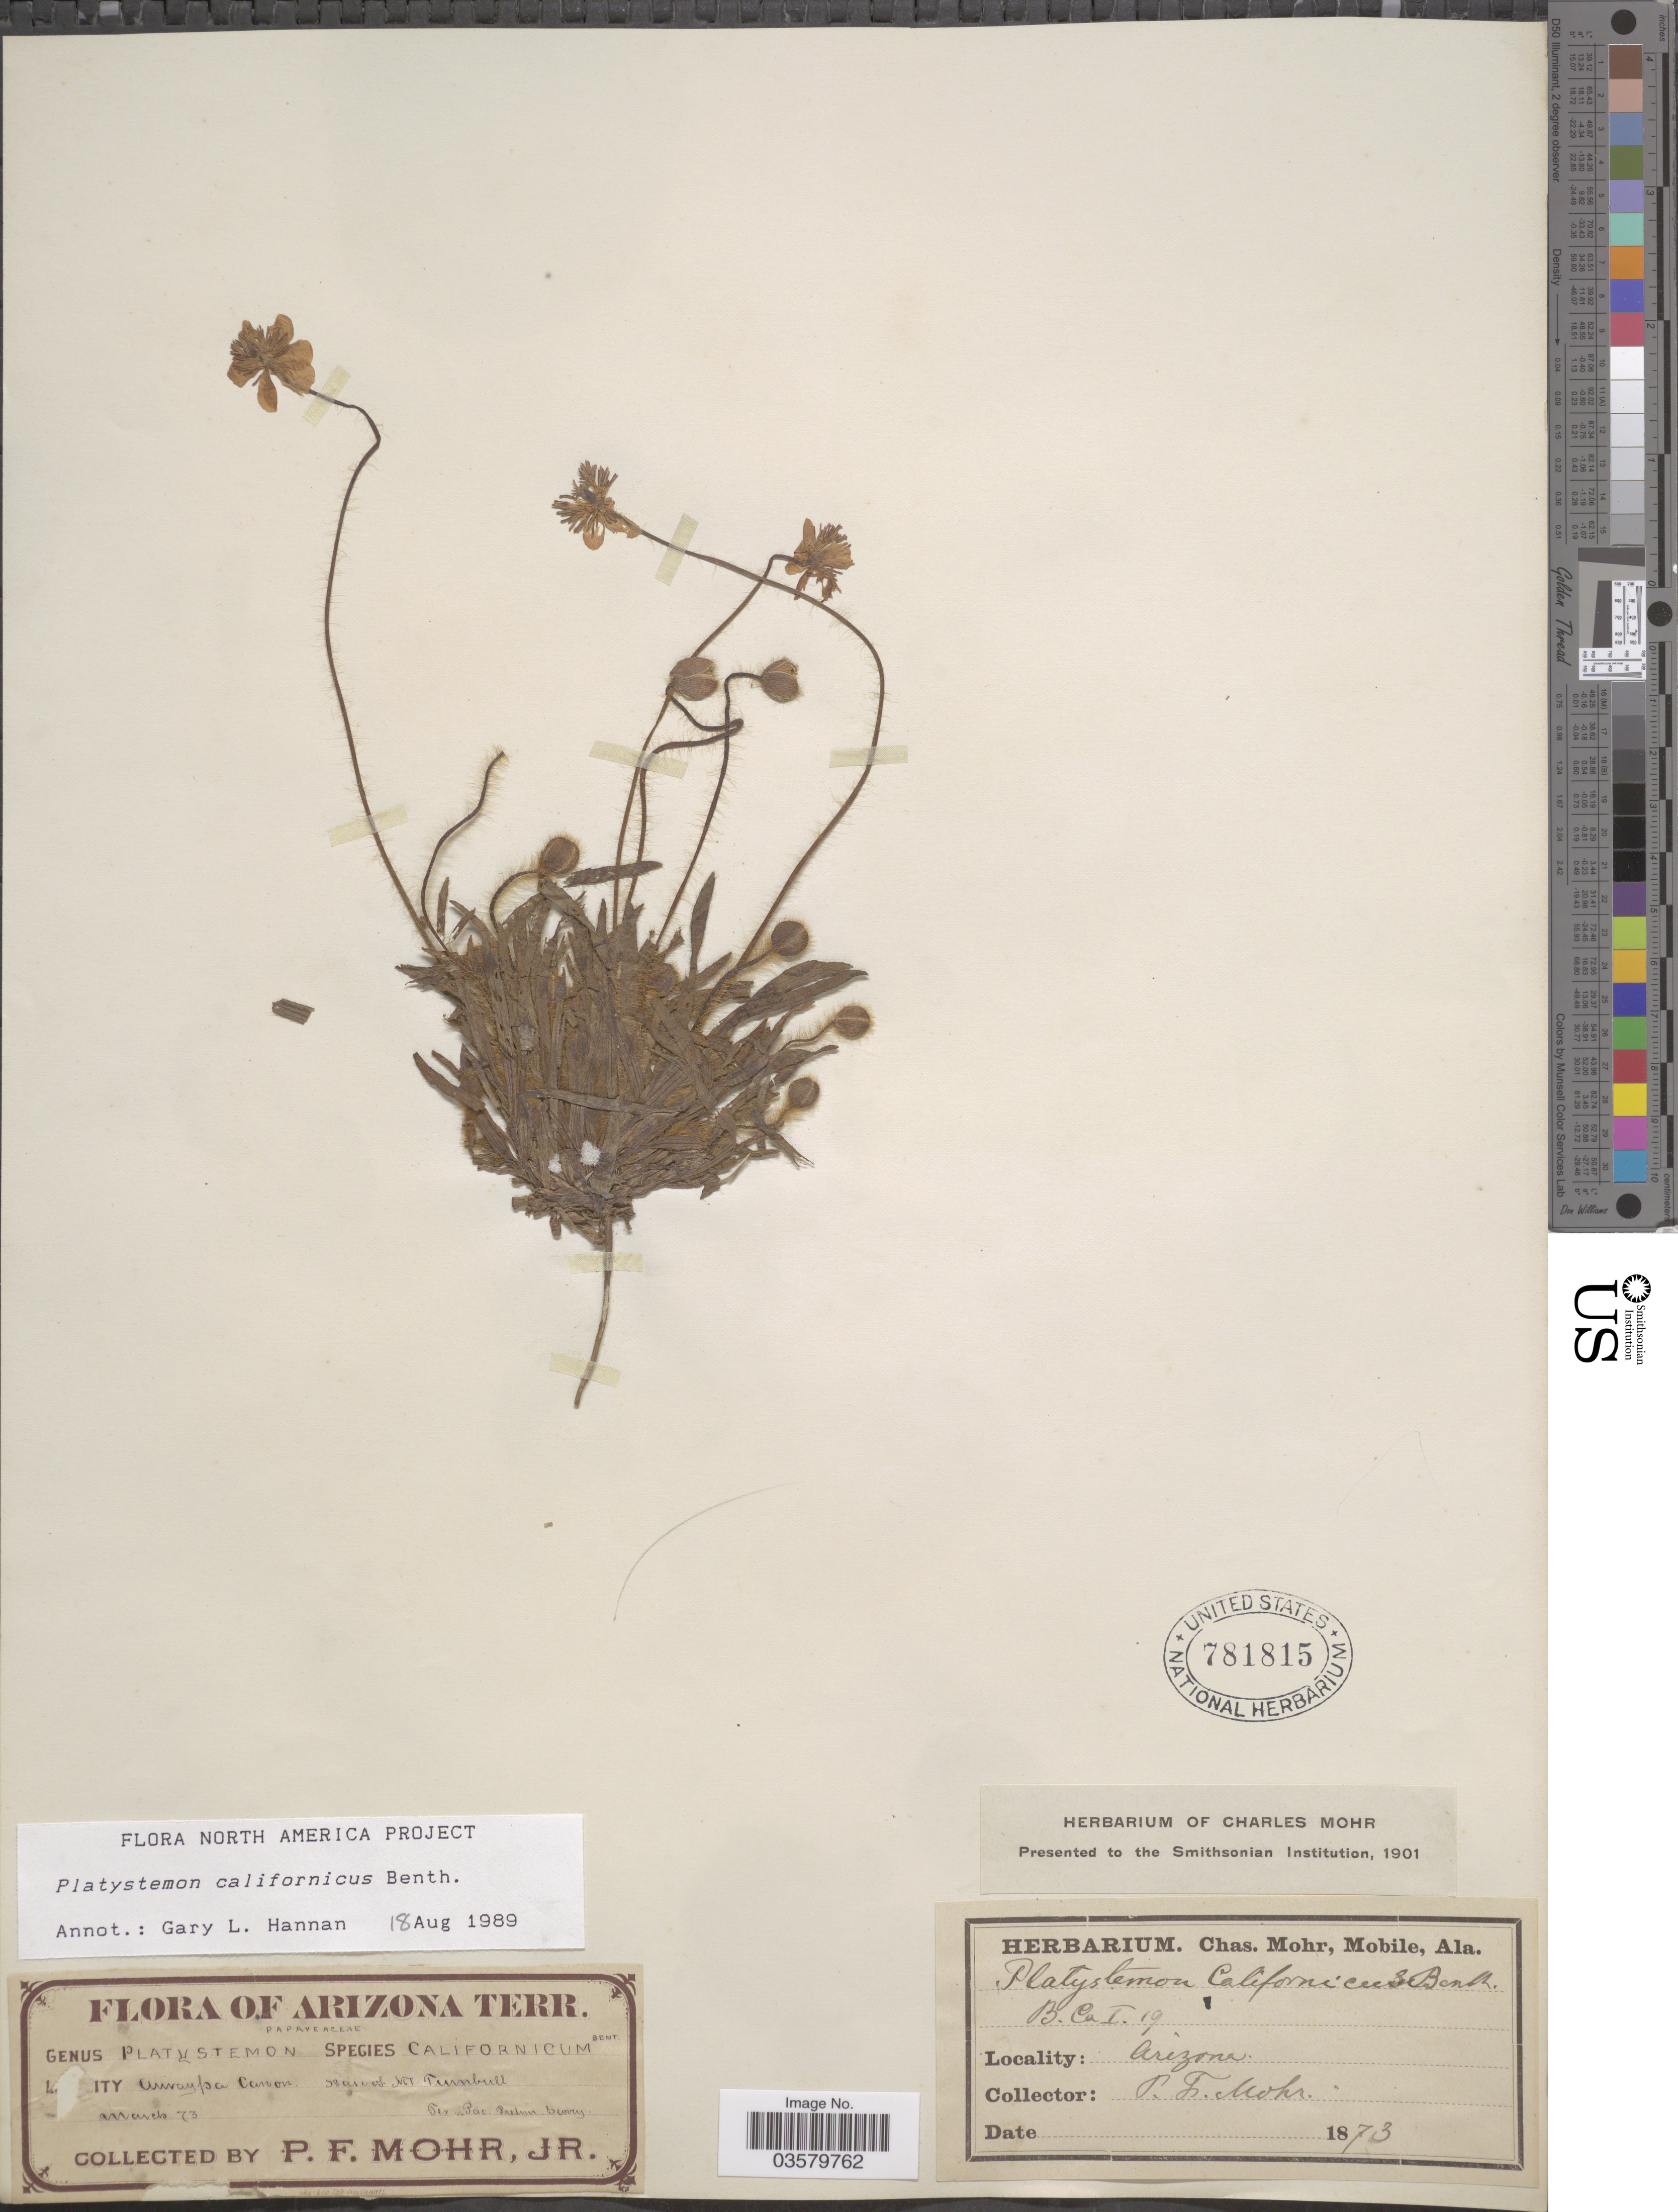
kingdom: Plantae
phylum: Tracheophyta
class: Magnoliopsida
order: Ranunculales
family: Papaveraceae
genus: Platystemon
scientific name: Platystemon californicus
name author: Benth.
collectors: P. F. Mohr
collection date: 1873-03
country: United States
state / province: Arizona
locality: Base of Mt. Turnbull.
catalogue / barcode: US 781815